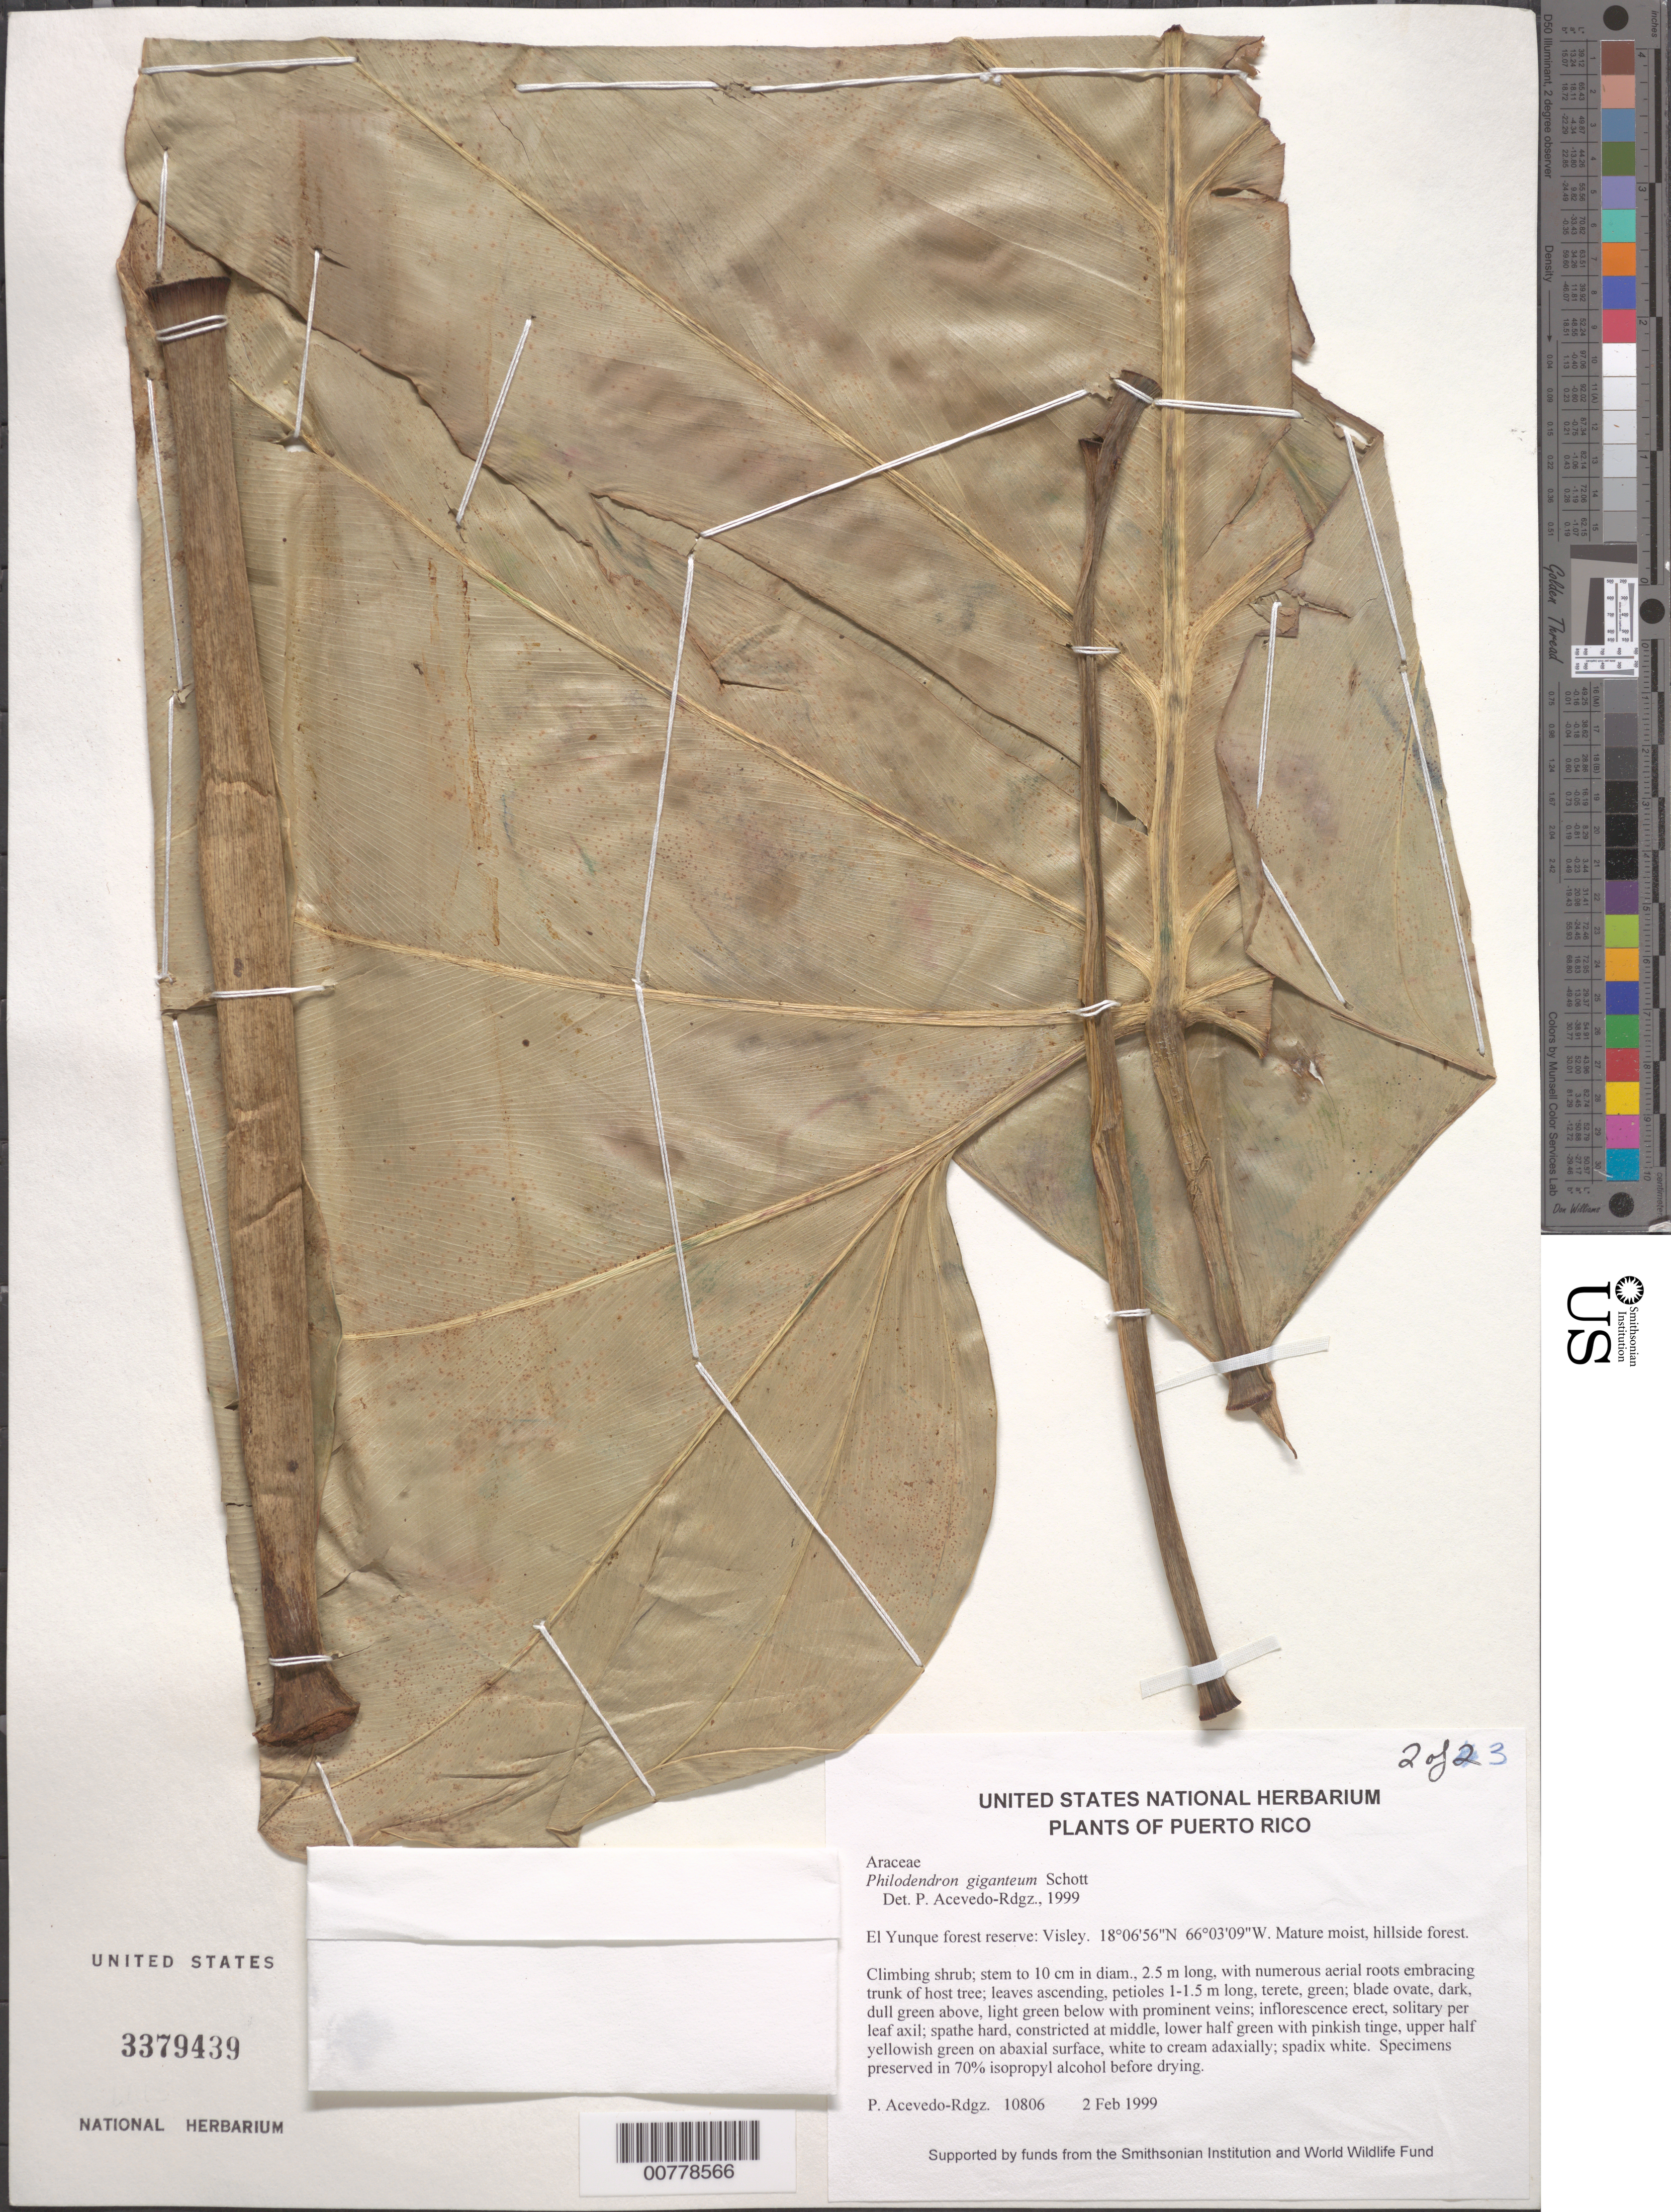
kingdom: Plantae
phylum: Tracheophyta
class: Liliopsida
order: Alismatales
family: Araceae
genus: Philodendron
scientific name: Philodendron giganteum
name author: Schott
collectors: P. Acevedo-Rodr.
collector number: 10806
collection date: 1999-02-02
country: Puerto Rico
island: Puerto Rico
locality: El Yungue forest reserve: Visley.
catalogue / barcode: US 3379439